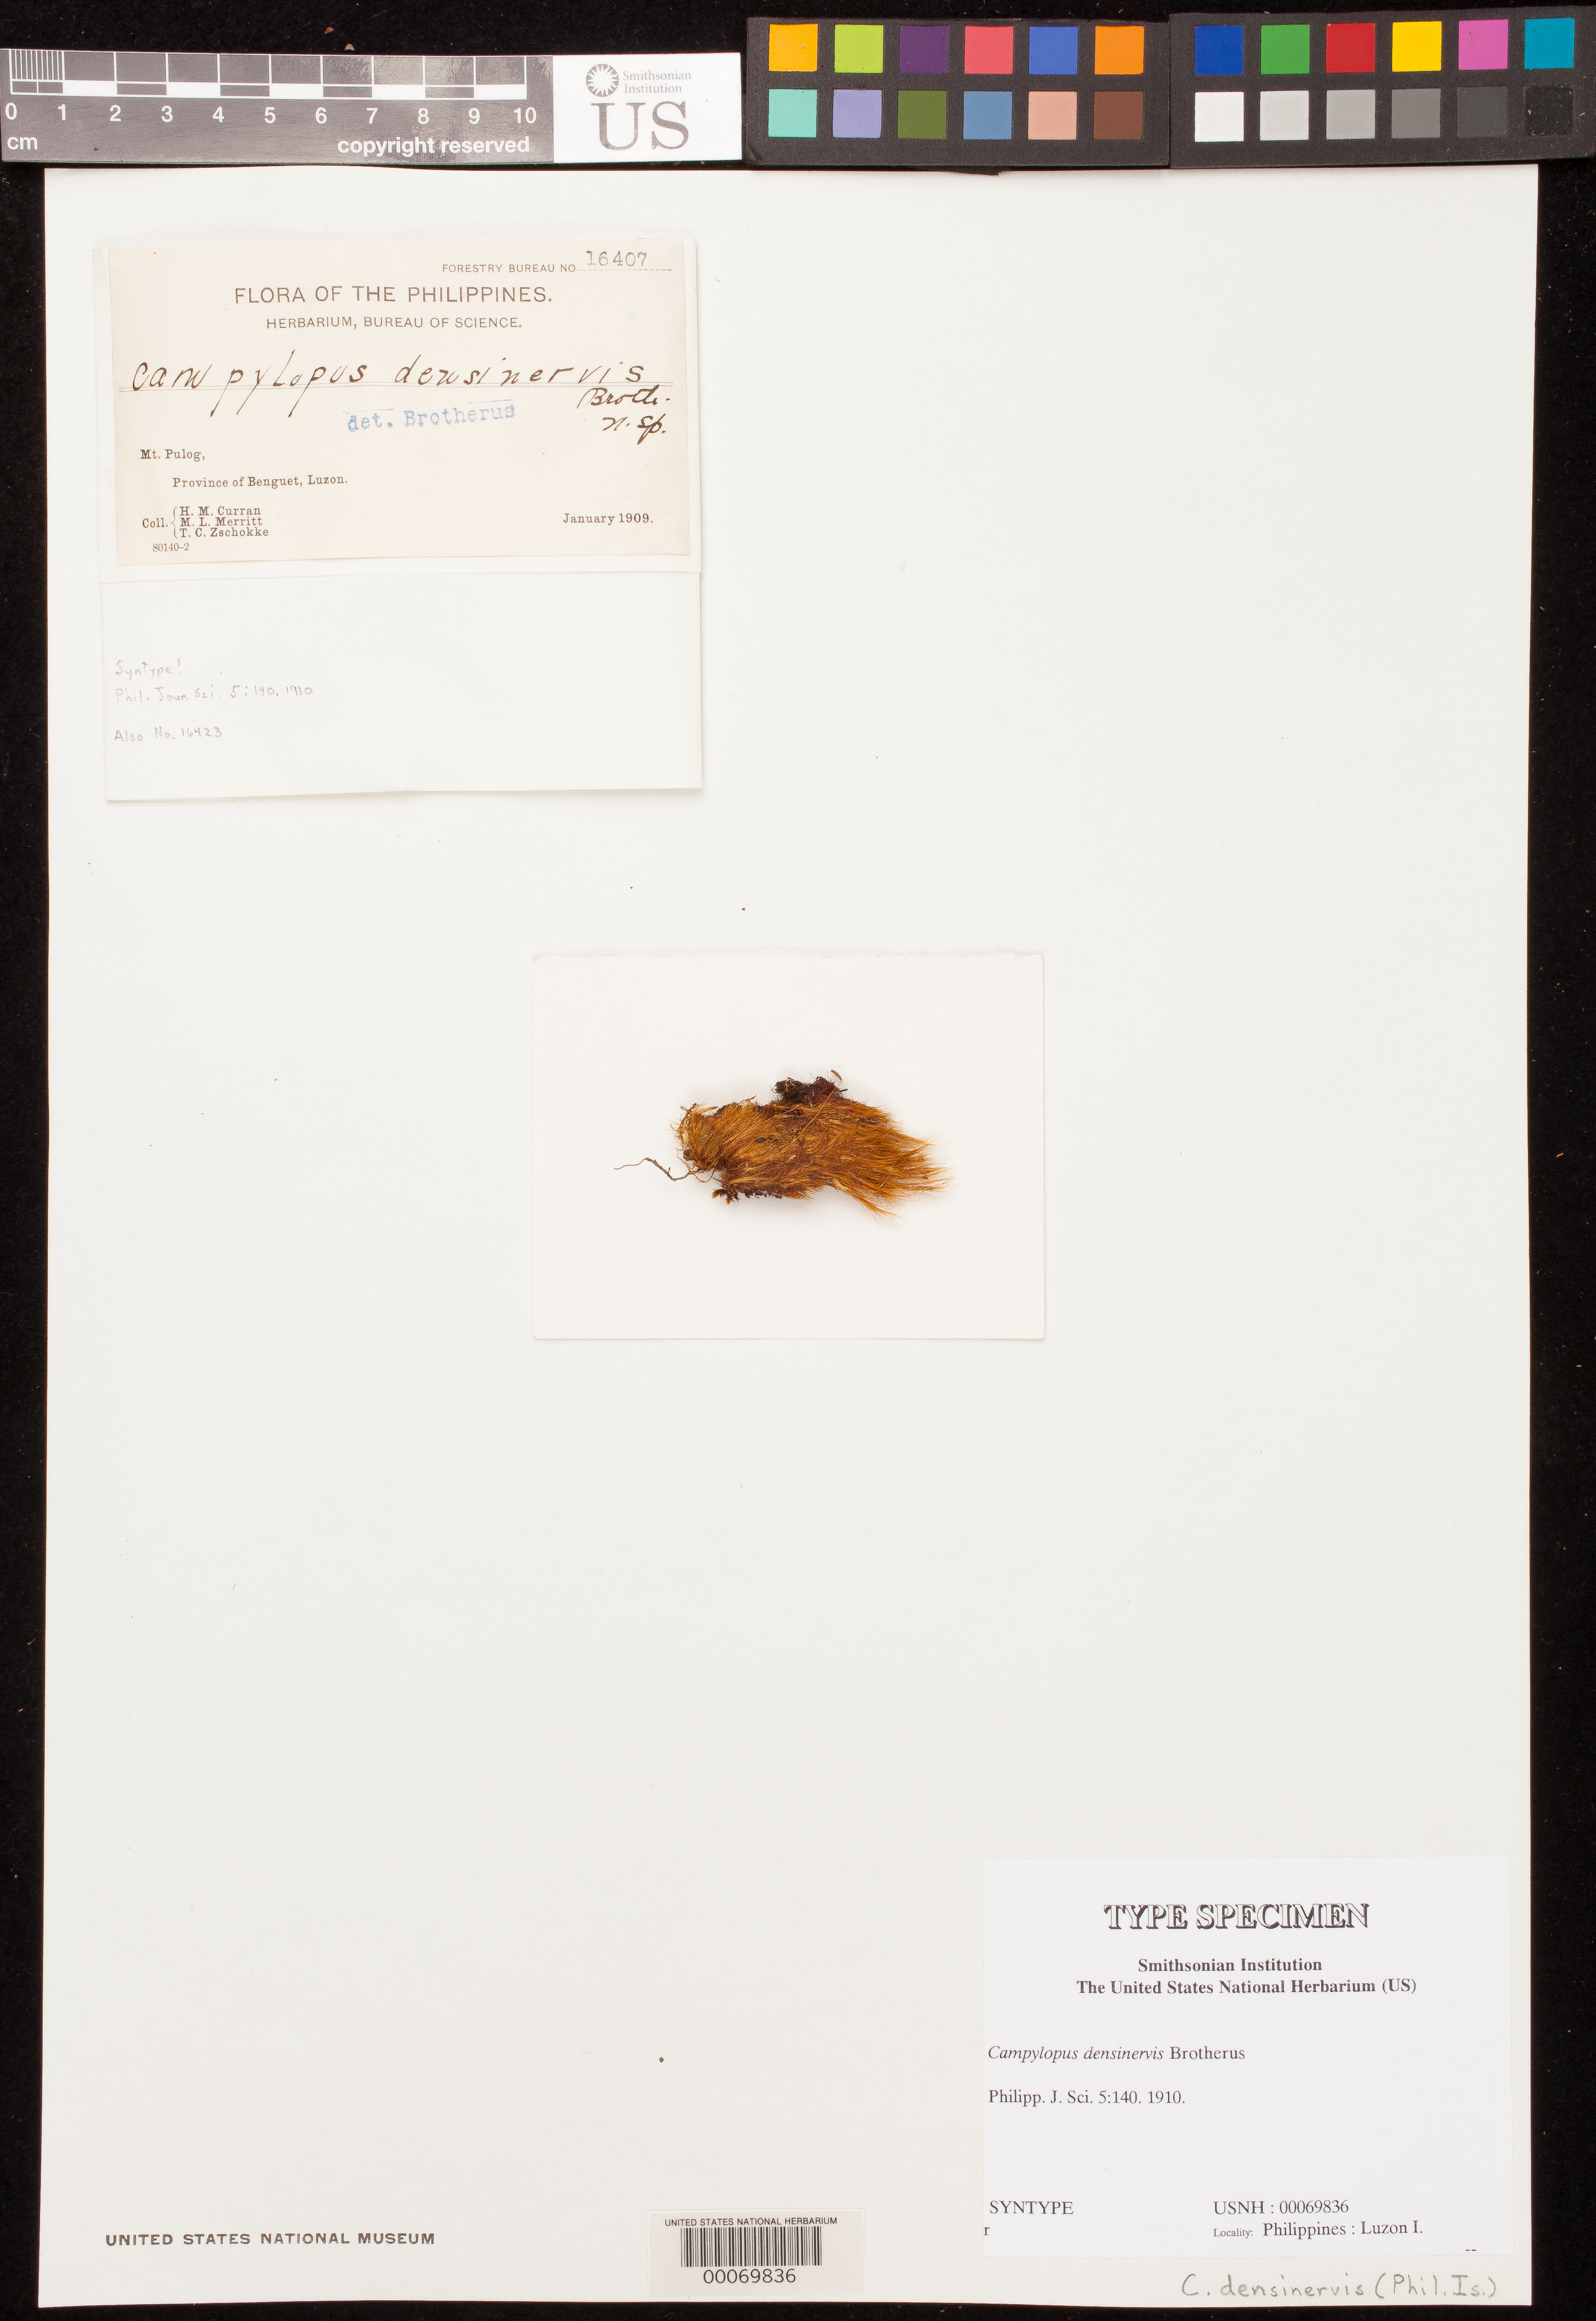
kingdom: Plantae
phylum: Bryophyta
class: Bryopsida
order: Dicranales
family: Leucobryaceae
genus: Campylopus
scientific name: Campylopus densinervis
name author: Broth.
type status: Syntype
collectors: H. M. Curran, M. L. Merritt & T. C. Zschokke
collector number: Bur. Sci. 16407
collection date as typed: Jan 1909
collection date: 1909-01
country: Philippines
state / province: Cordillera (Administrative Region)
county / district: Benguet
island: Luzon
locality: Mt. Pulog.